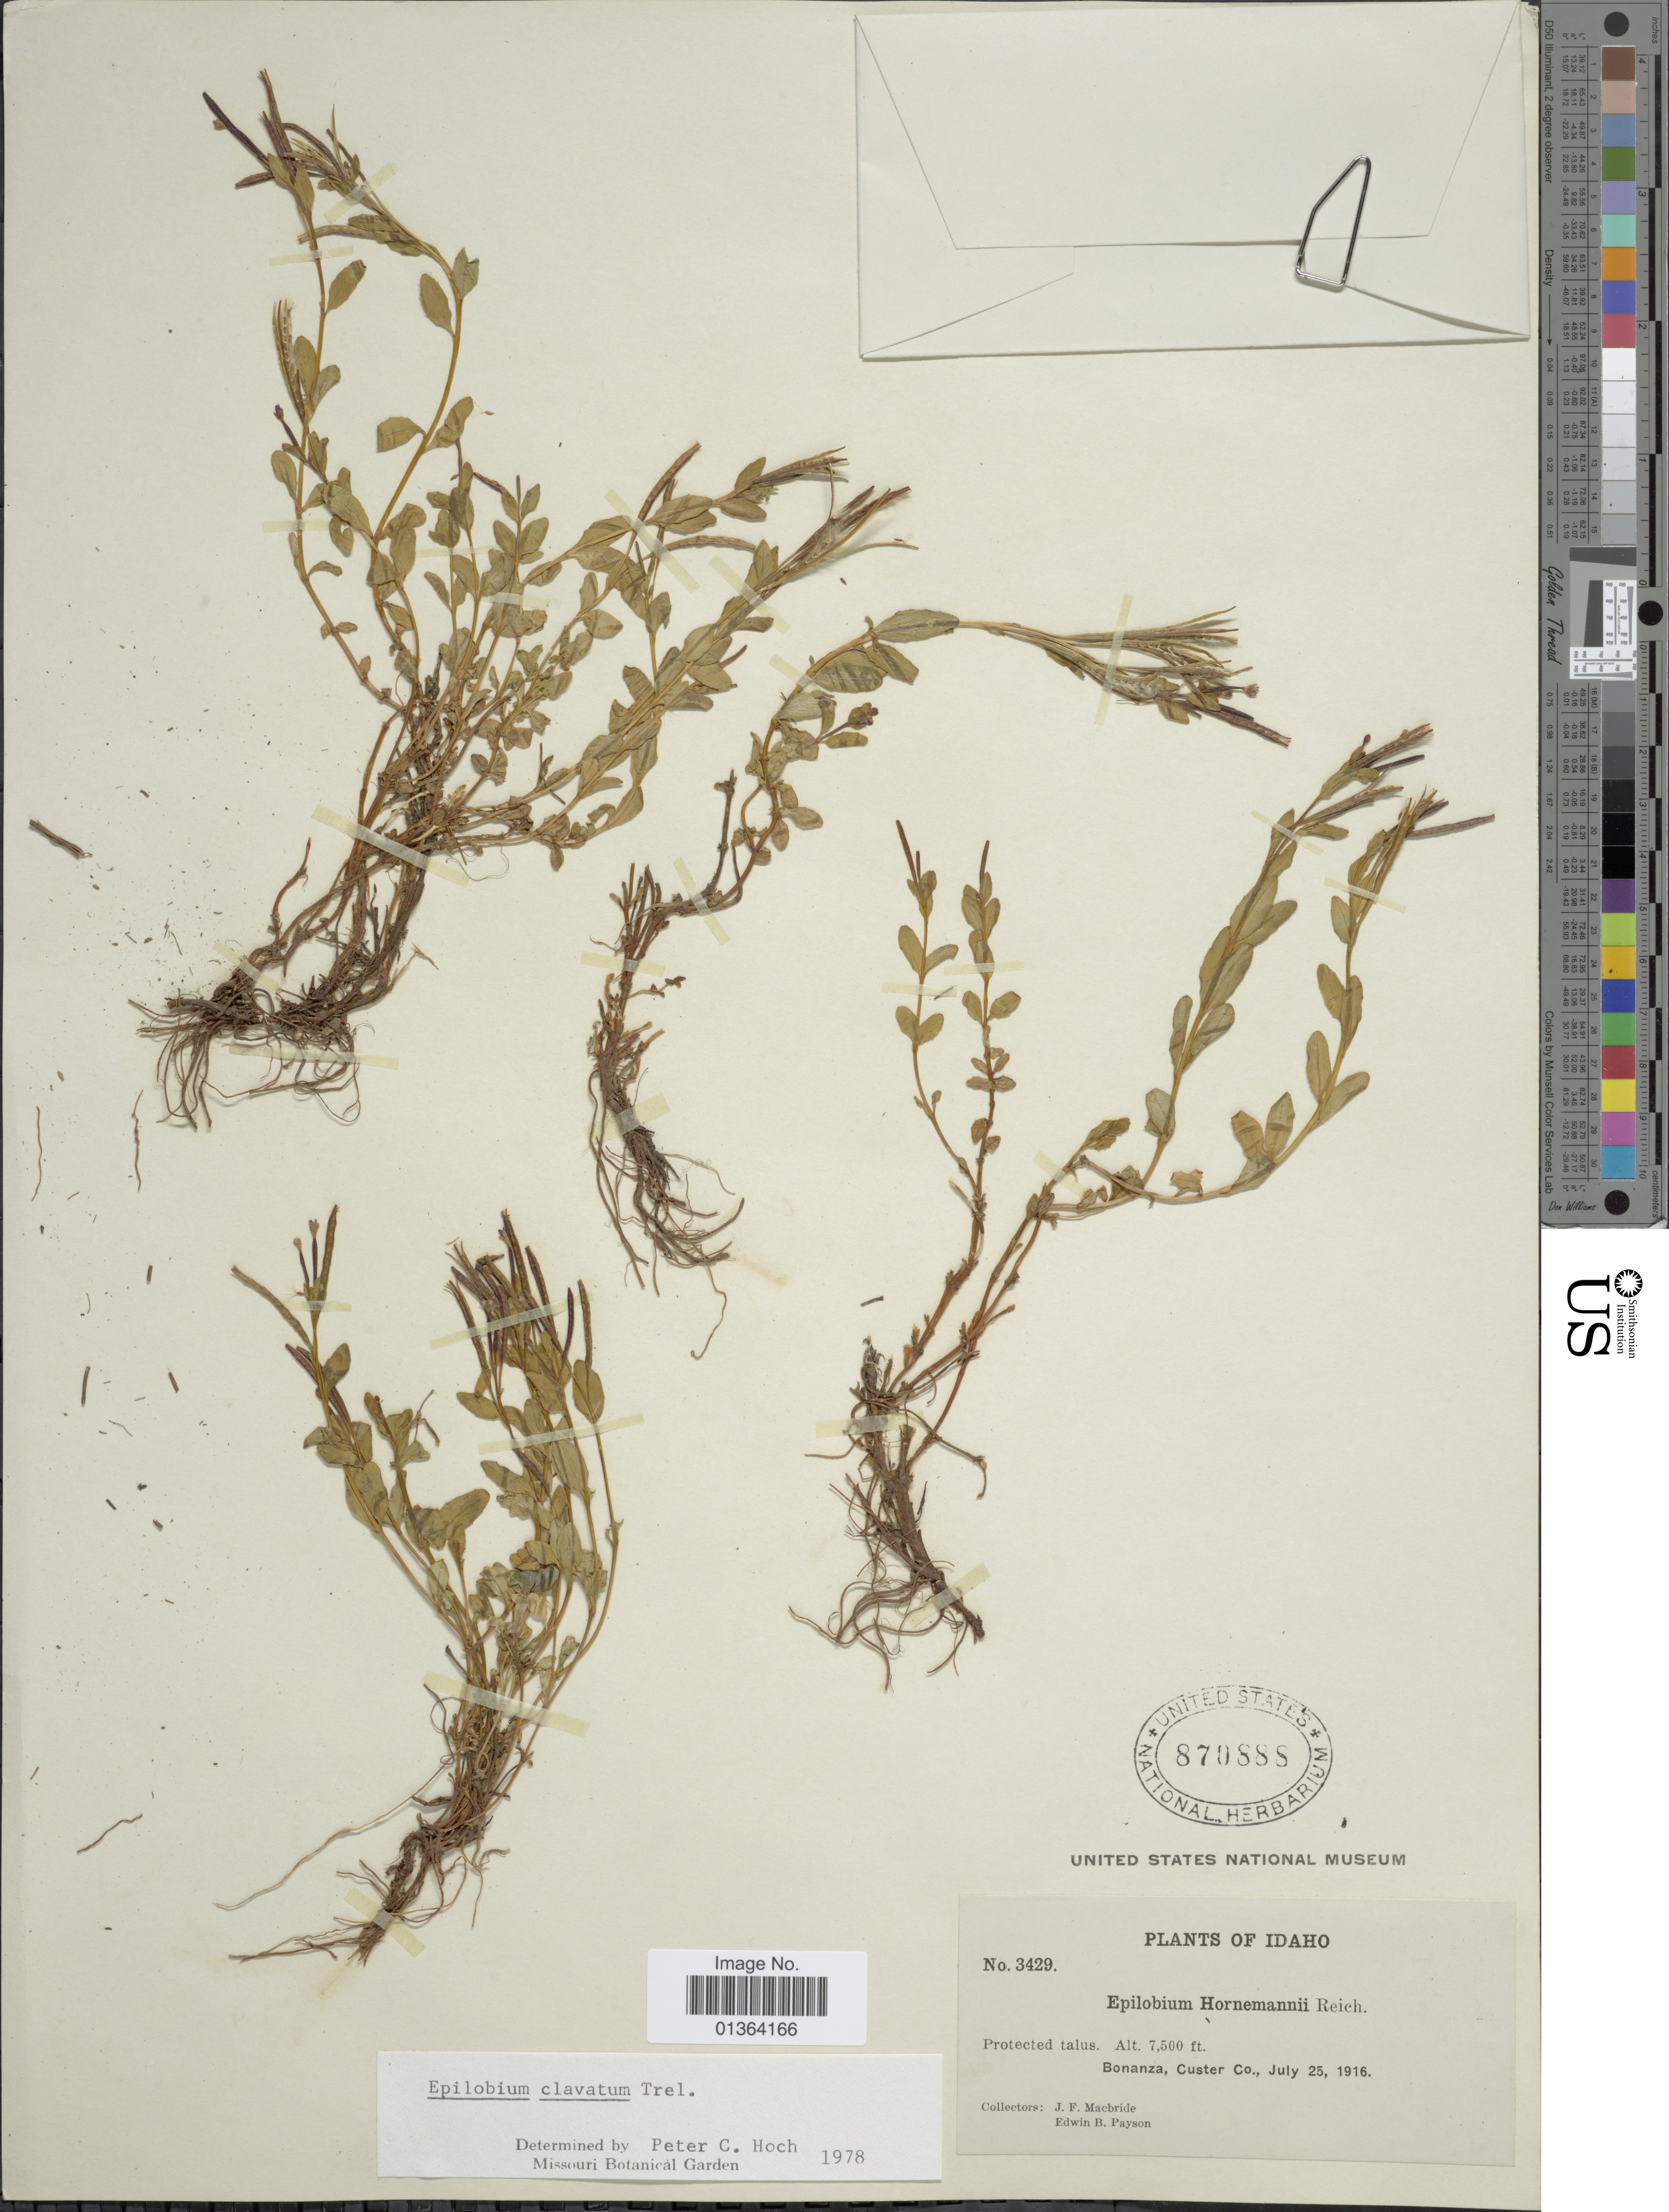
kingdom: Plantae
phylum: Tracheophyta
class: Magnoliopsida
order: Myrtales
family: Onagraceae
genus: Epilobium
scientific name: Epilobium clavatum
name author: Hausskn.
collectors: J. F. Macbride & E. B. Payson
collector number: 3429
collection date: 1916-07-25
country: United States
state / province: Idaho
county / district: Custer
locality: Bonanza.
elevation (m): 2286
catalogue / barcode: US 870888